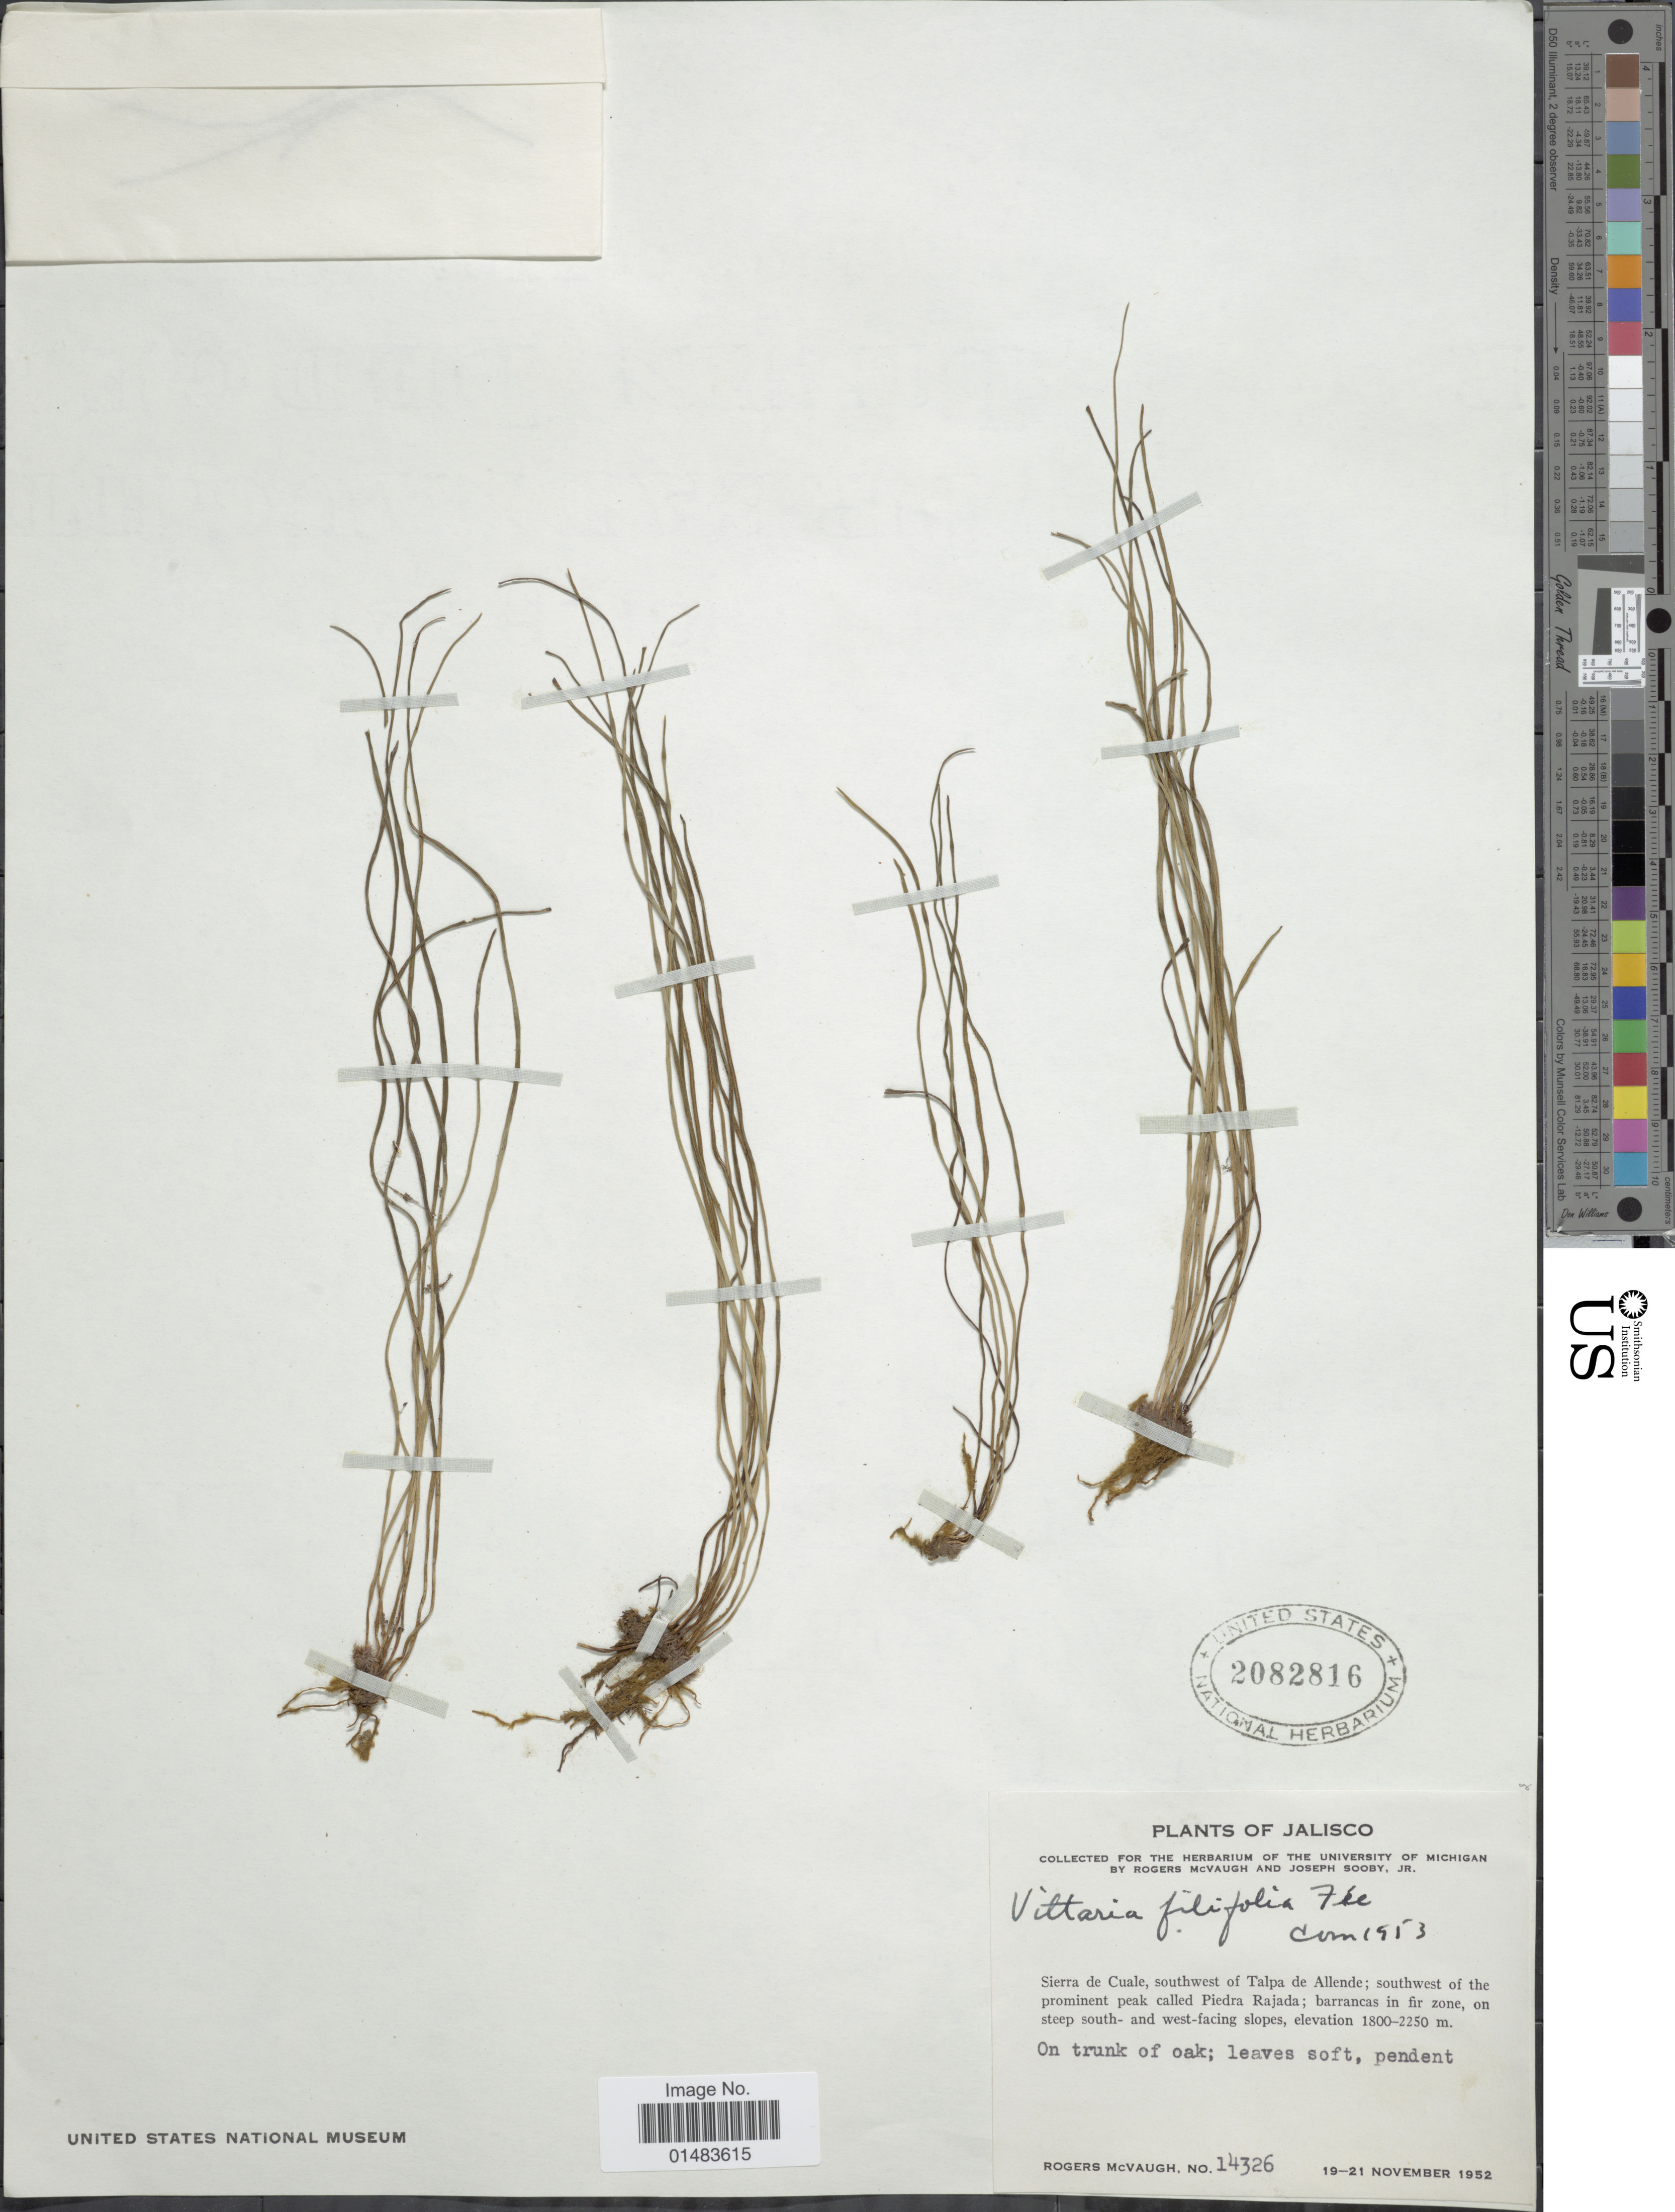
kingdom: Plantae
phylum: Tracheophyta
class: Polypodiopsida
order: Polypodiales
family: Pteridaceae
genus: Vittaria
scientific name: Vittaria graminifolia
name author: Kaulf.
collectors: R. McVaugh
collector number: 14326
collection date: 1952-11-19/1952-11-21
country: Mexico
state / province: Jalisco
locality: Jalisco, Sierra de Cuale, southwest of Talpa de Allende; southwest of the prominent peak called Piedra Rajada; barrancas in fir zonde, on steep south - and west facing slopes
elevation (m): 1800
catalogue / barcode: US 2082816